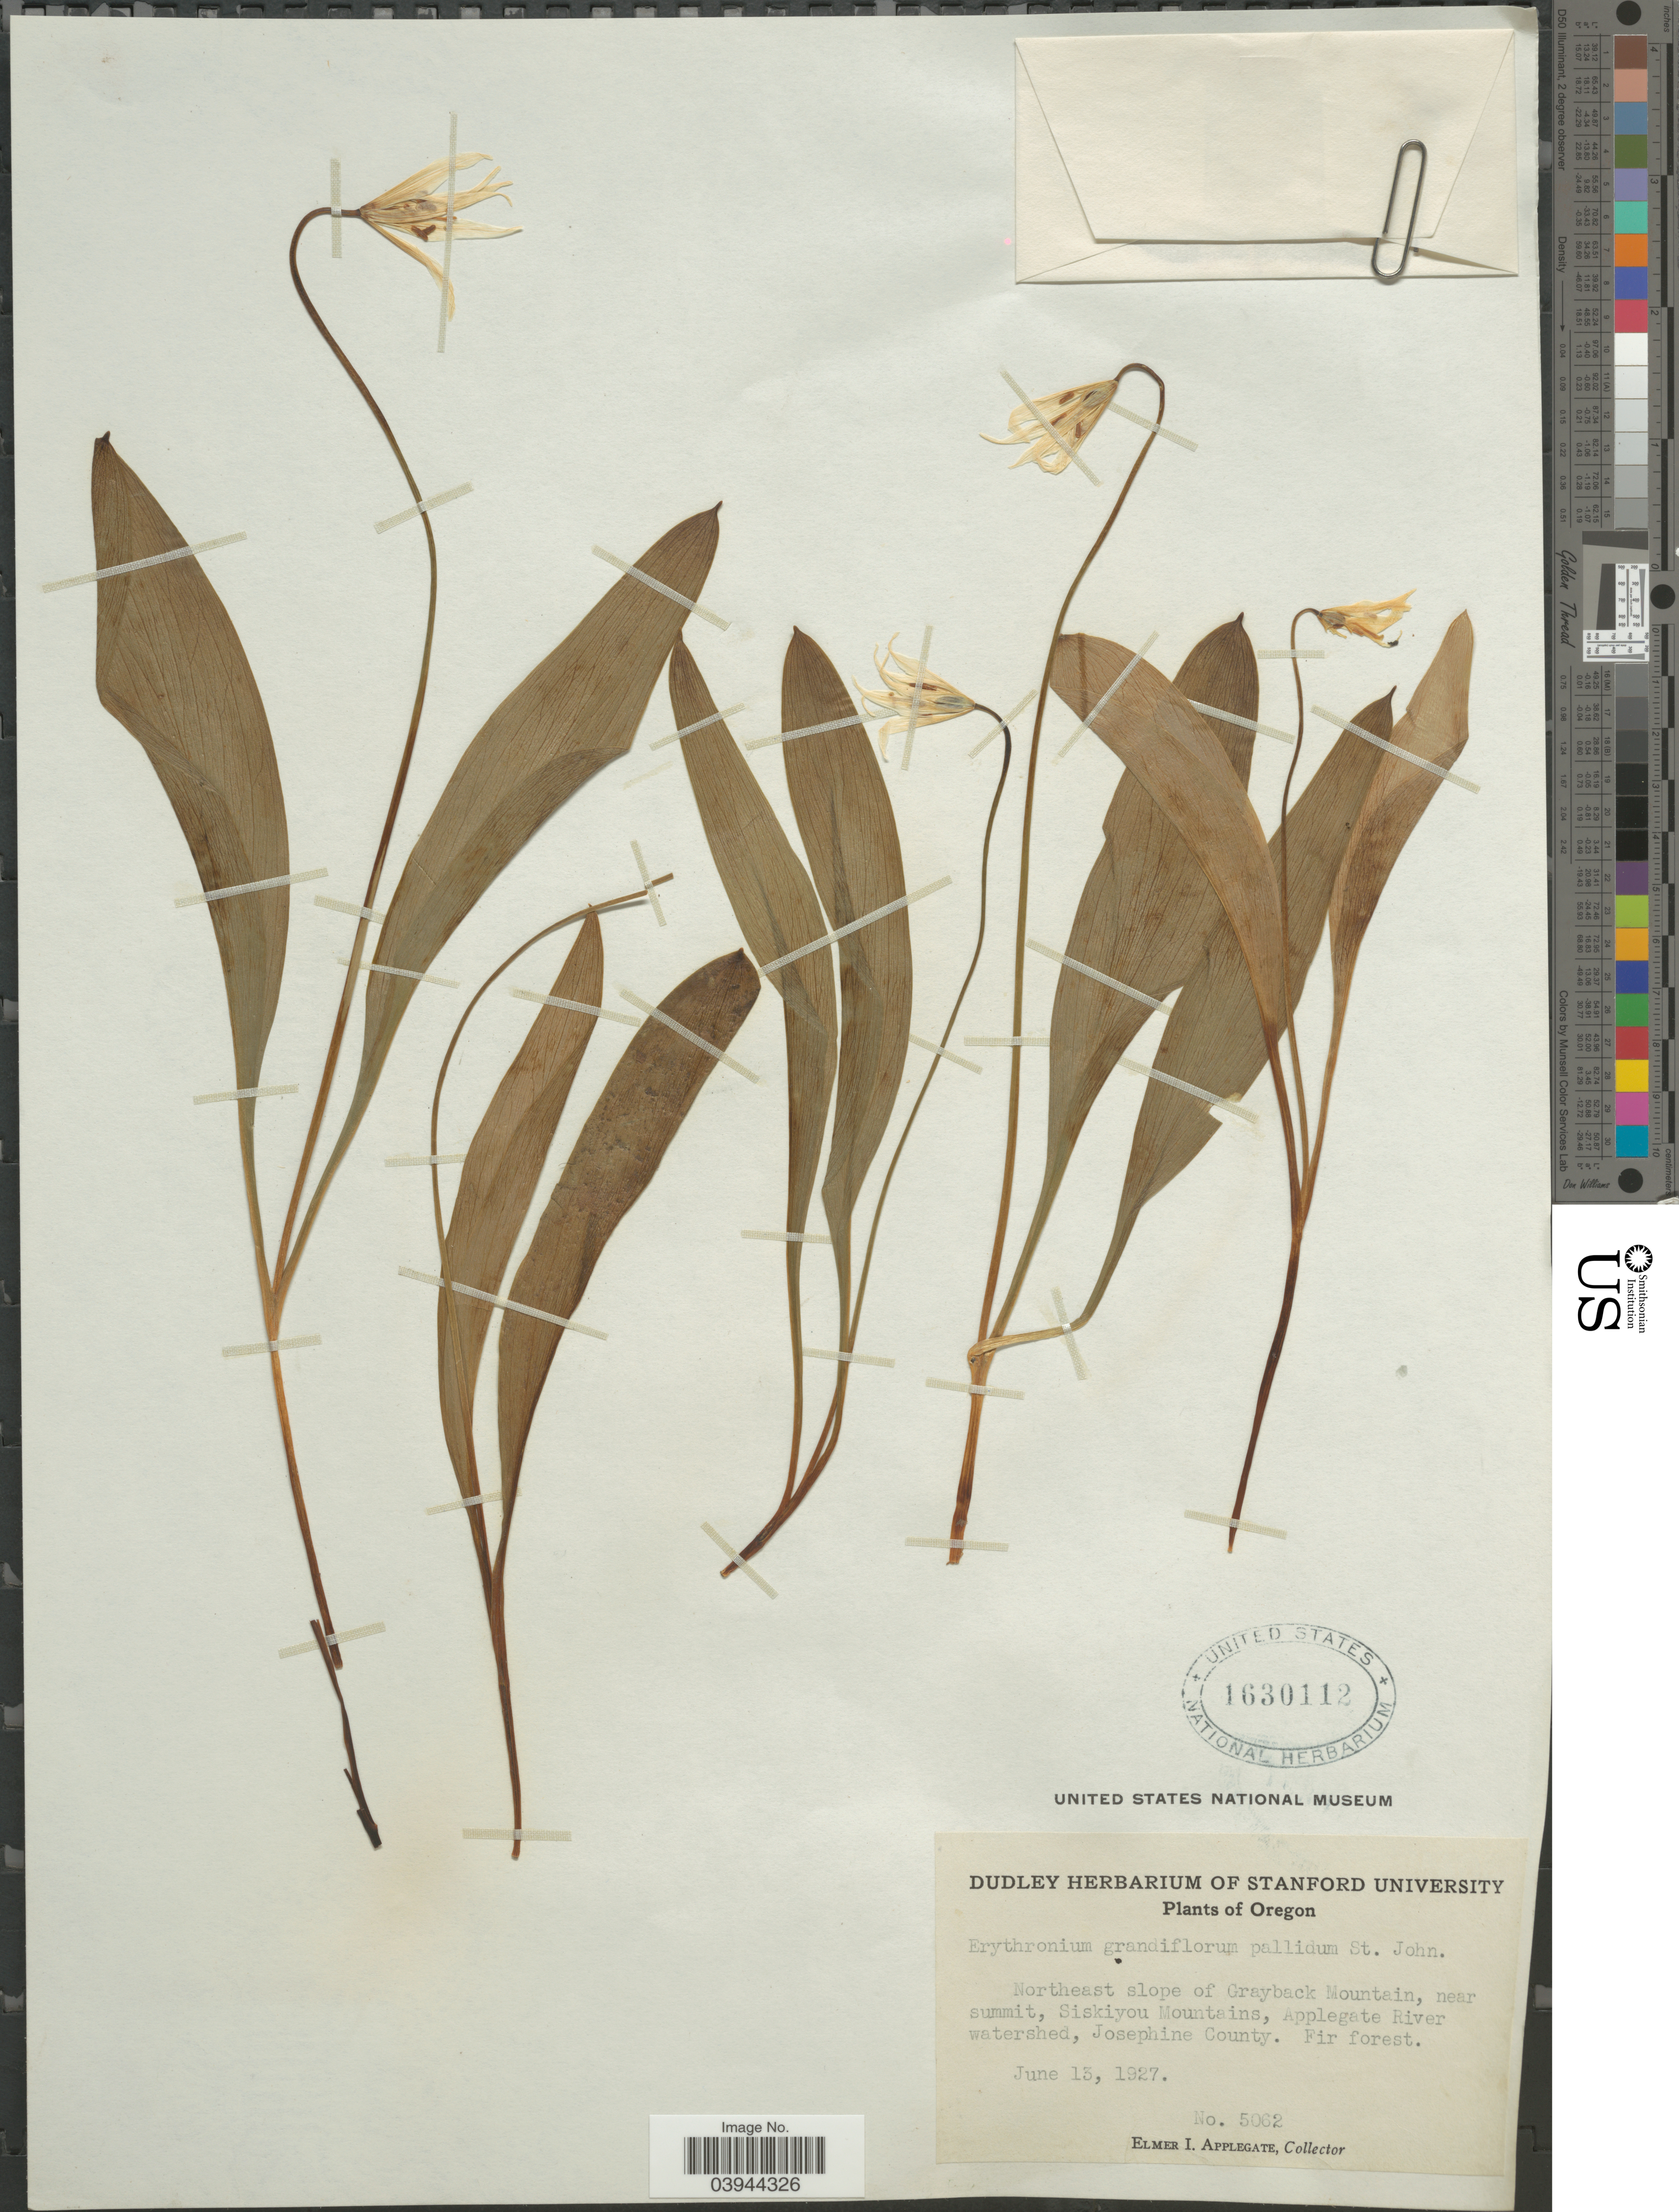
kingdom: Plantae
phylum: Tracheophyta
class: Liliopsida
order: Liliales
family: Liliaceae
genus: Erythronium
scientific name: Erythronium grandiflorum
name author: Pursh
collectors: E. I. Applegate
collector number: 5062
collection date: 1927-06-13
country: United States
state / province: Oregon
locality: Northeast slope of Grayback Mountain, near summit, Siskiyou Mountains, Applegate River watershed, Josephine County.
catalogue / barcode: US 1630112